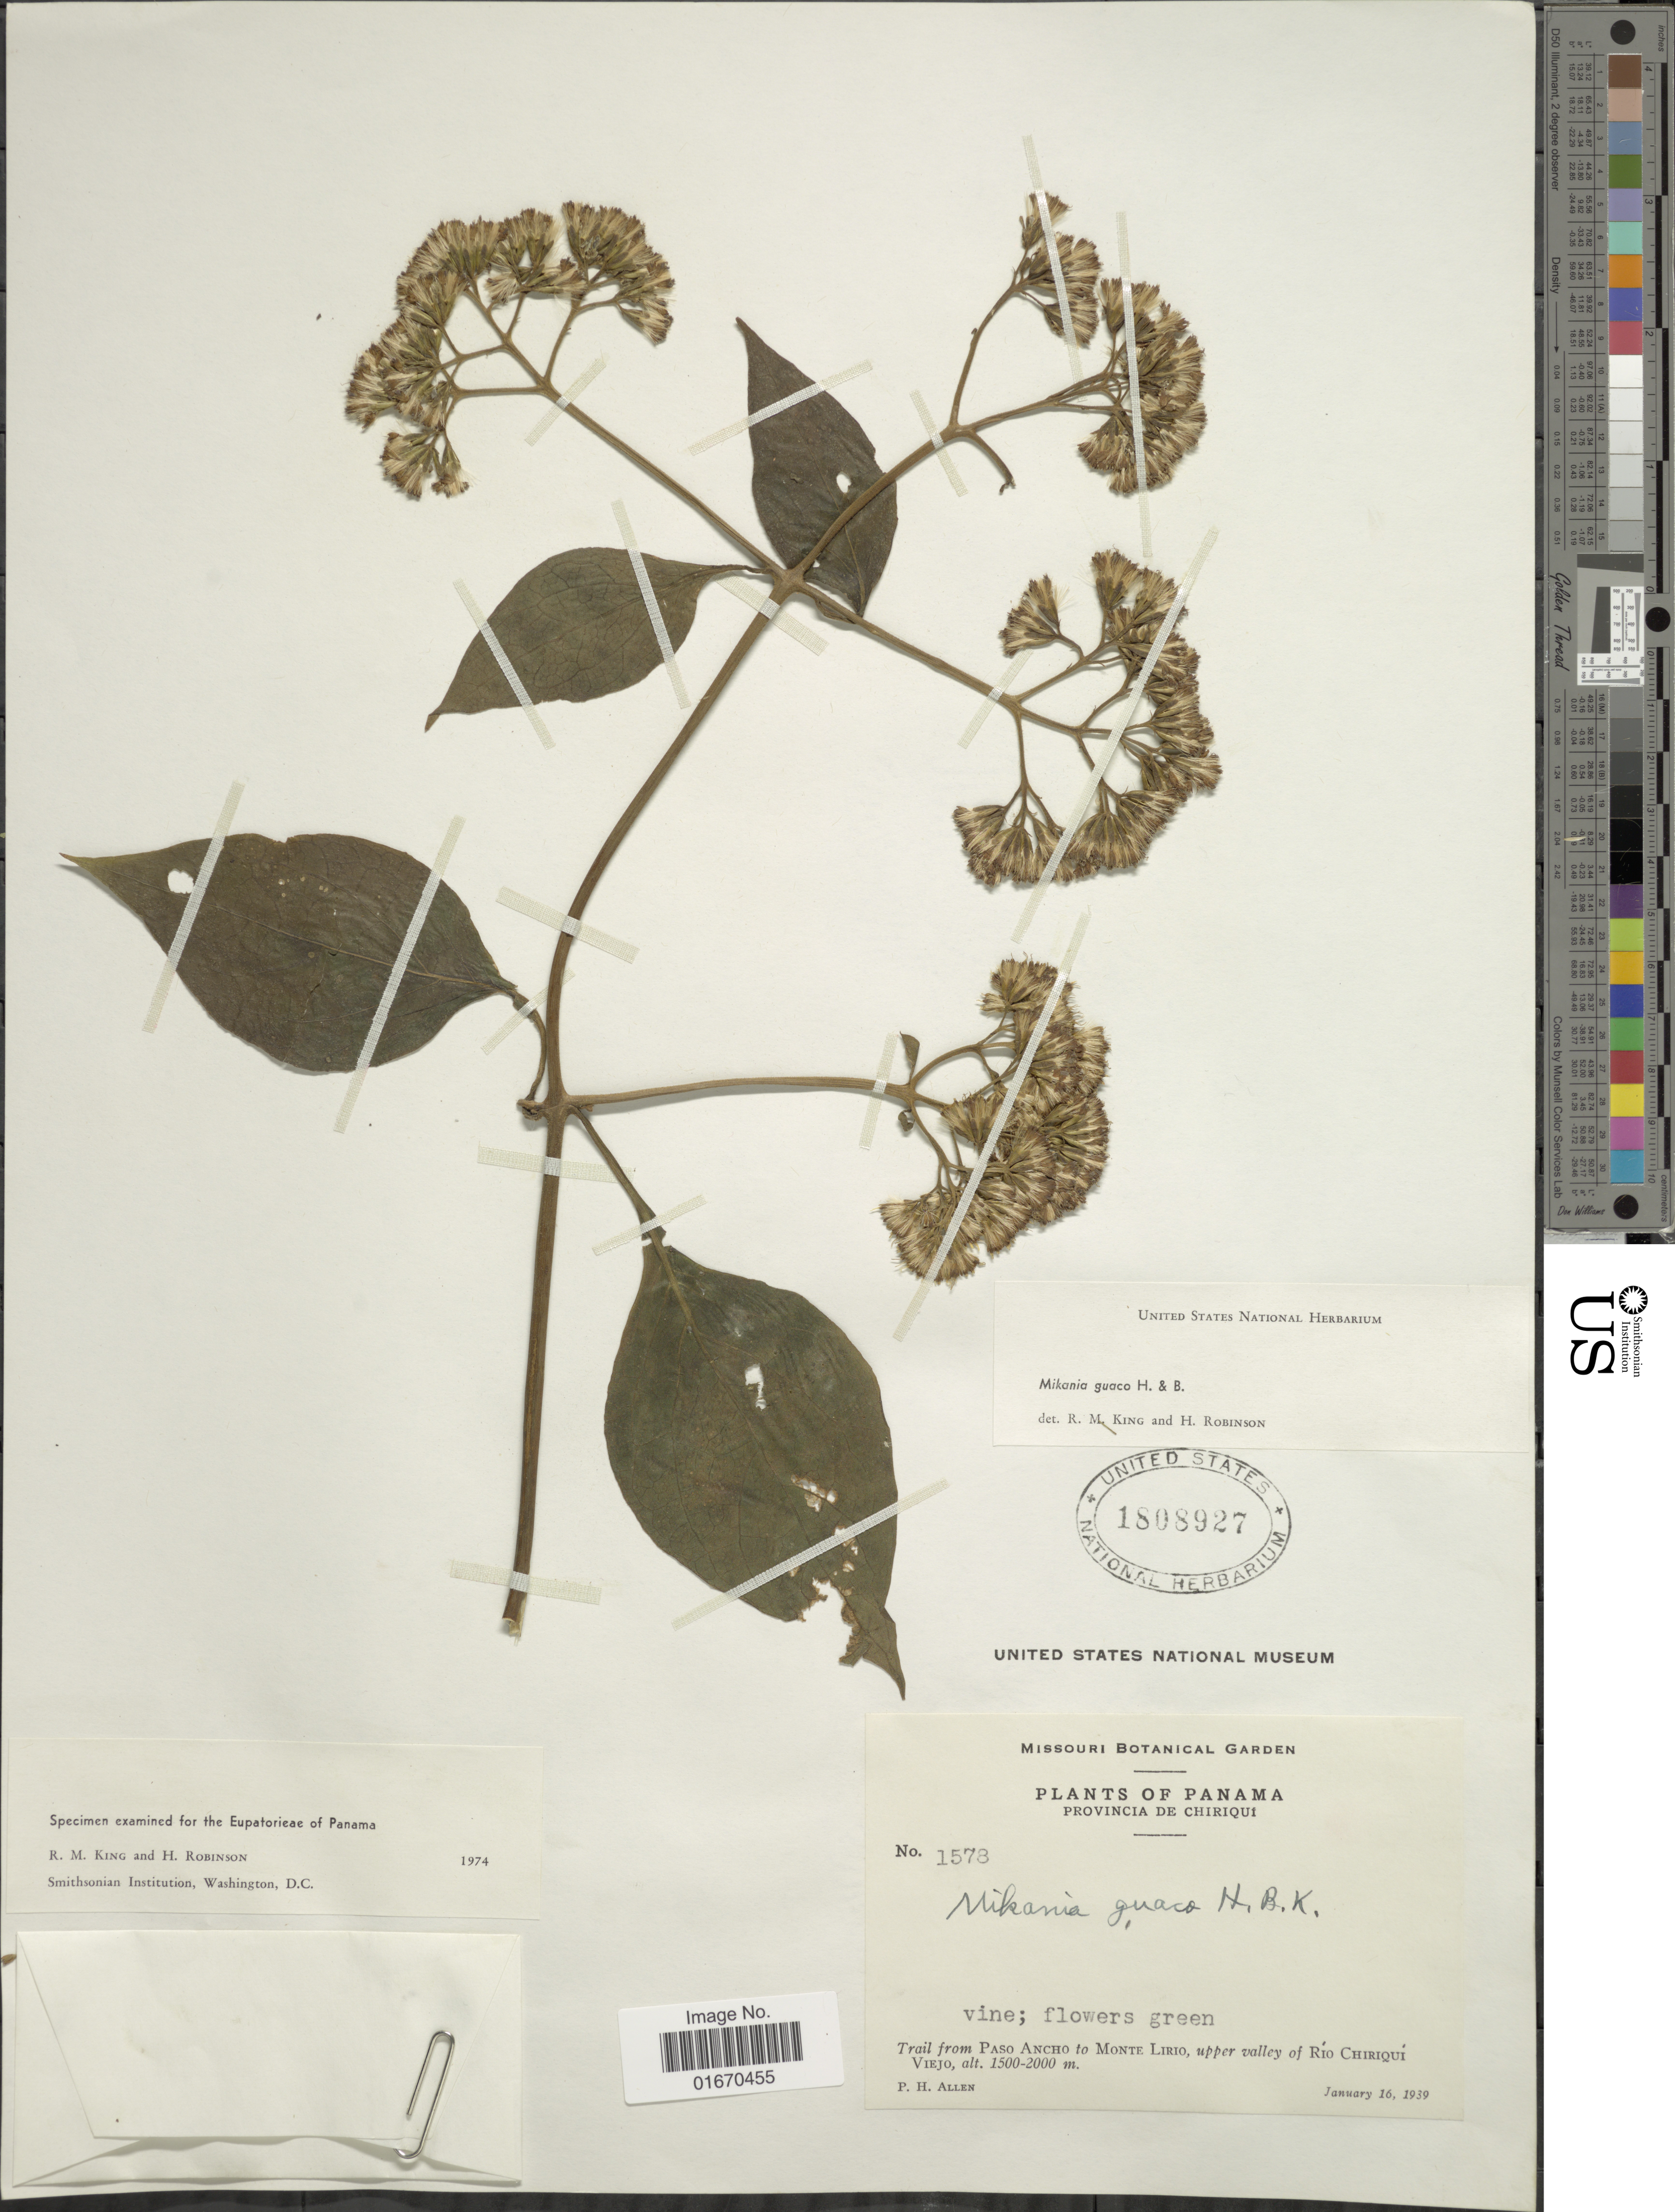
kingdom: Plantae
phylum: Tracheophyta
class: Magnoliopsida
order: Asterales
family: Asteraceae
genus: Mikania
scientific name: Mikania guaco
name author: Humb. & Bonpl.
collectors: P. H. Allen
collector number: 1578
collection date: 1939-01-16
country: Panama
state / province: Chiriqui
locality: Trail from Paso Ancho to Monte Lirio, upper valley of Rio Chiriqui Viejo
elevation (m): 1500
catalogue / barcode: US 1808927